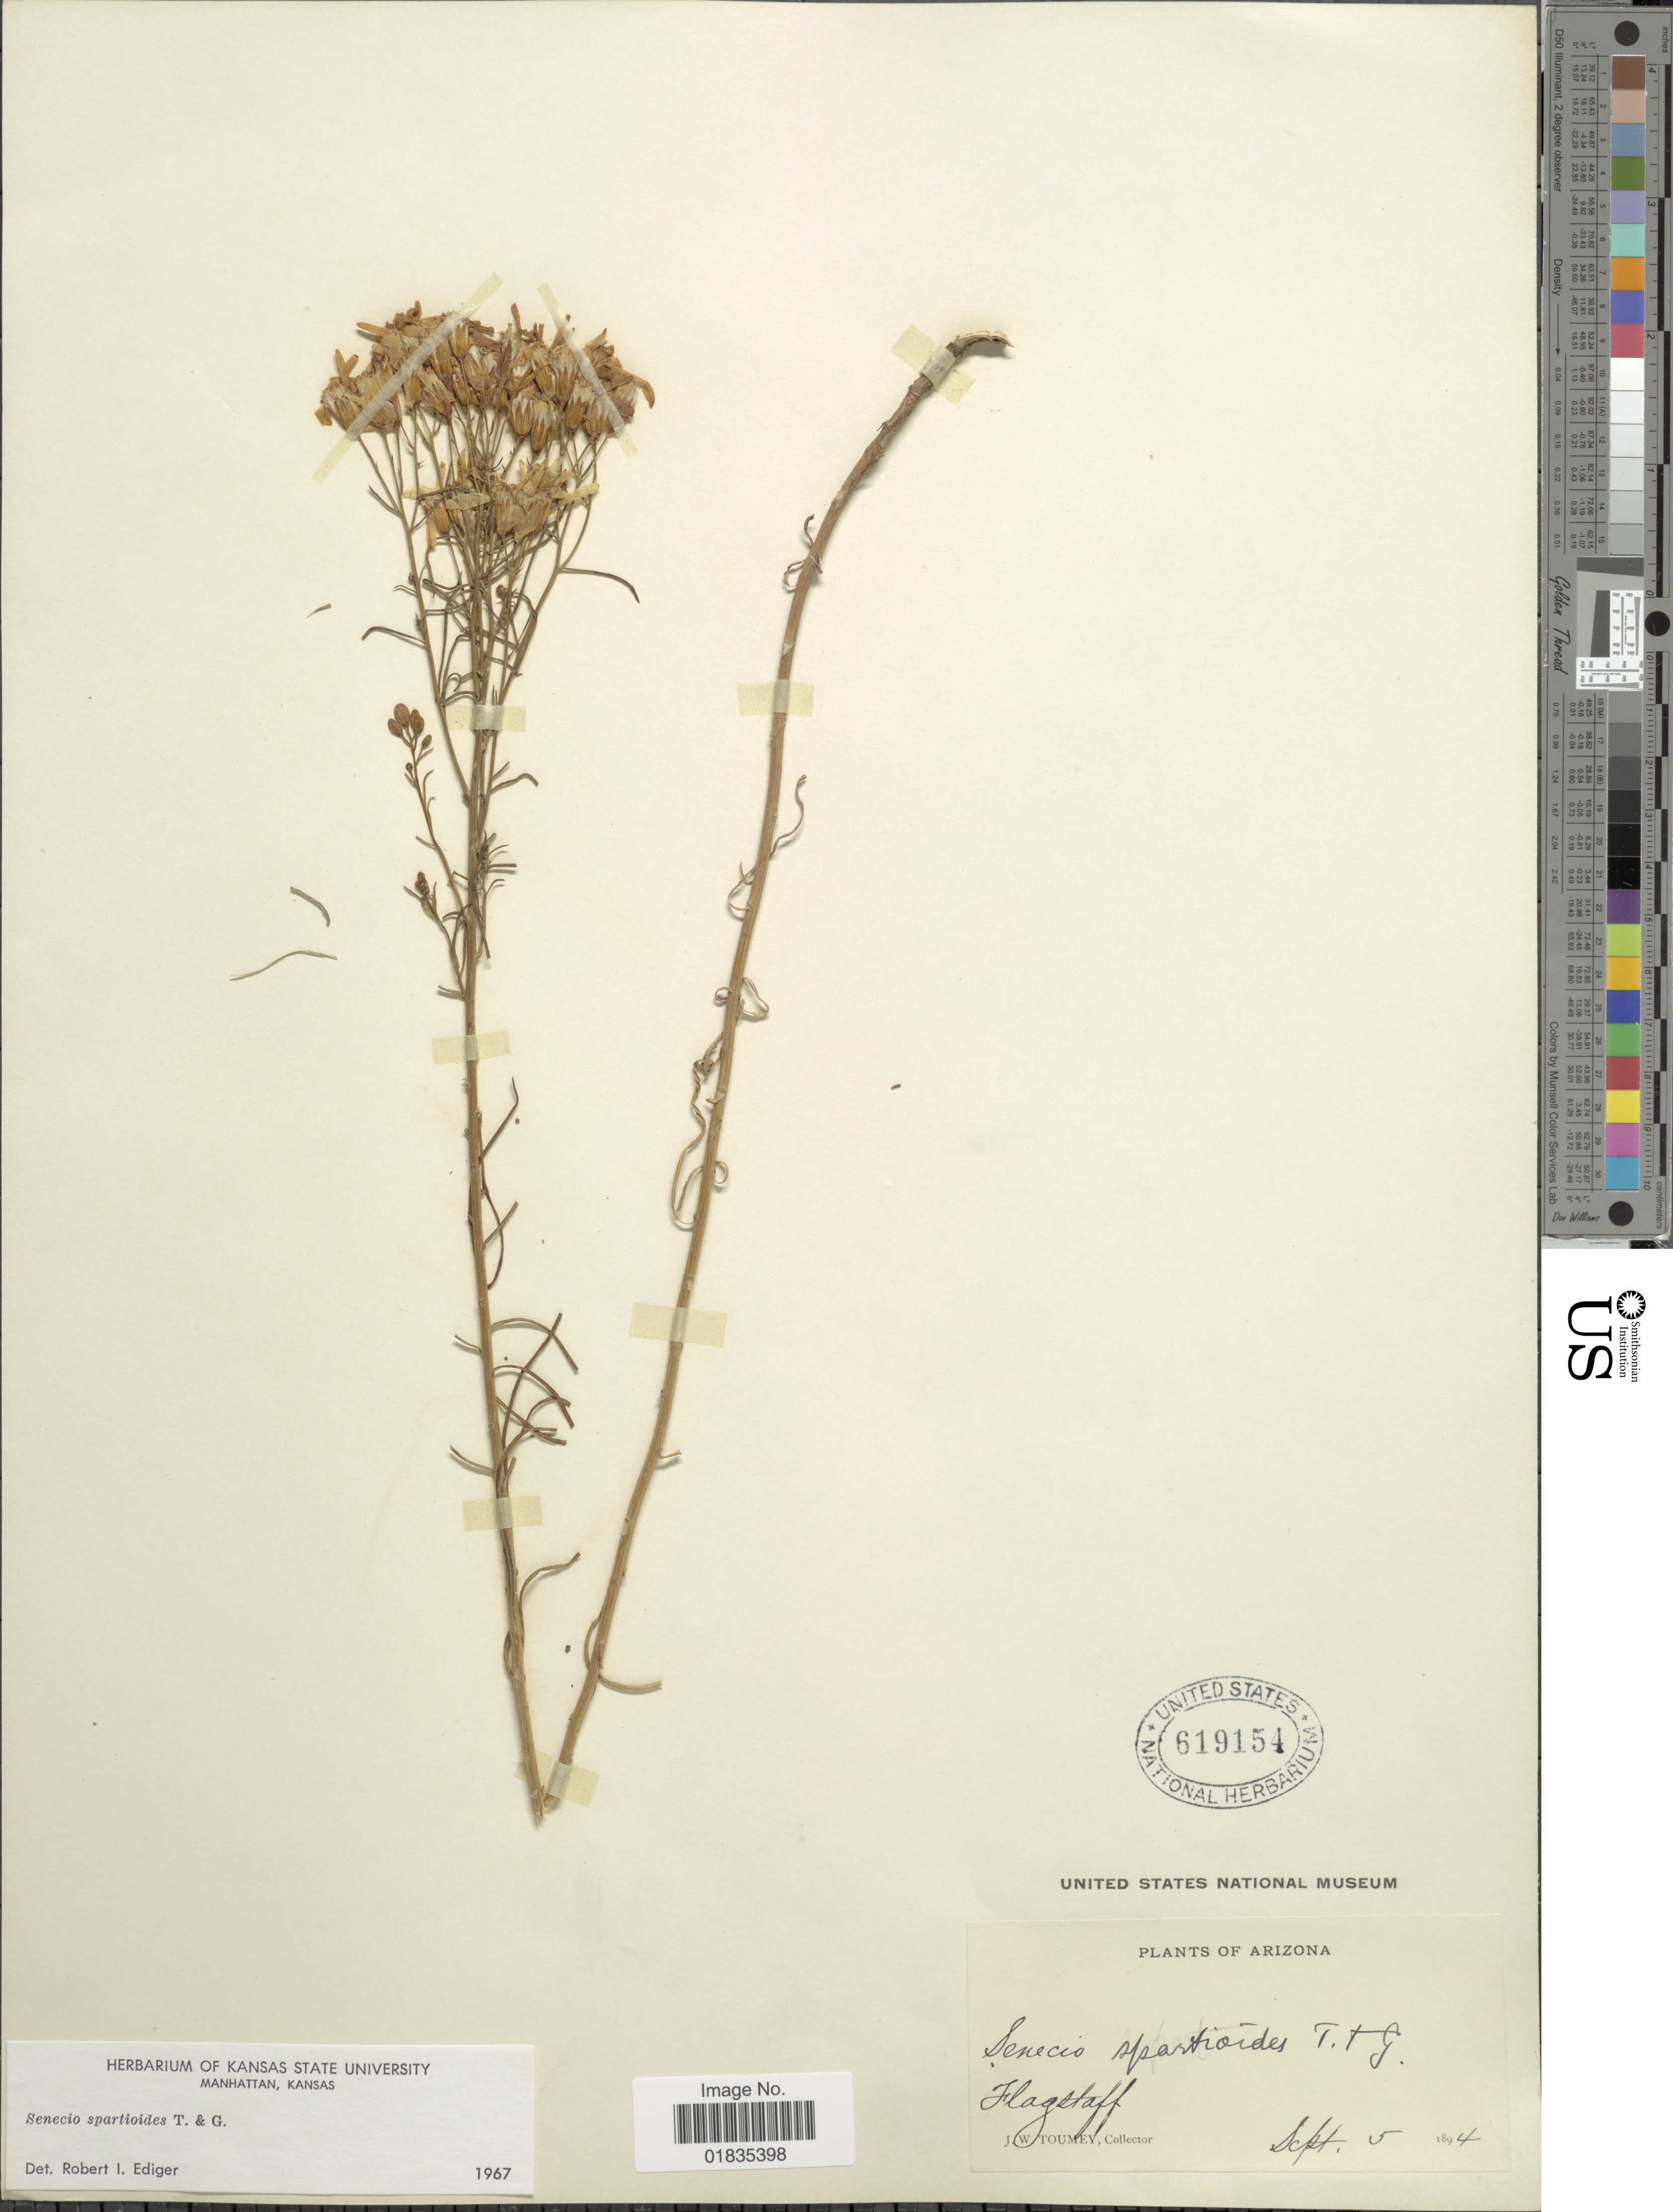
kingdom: Plantae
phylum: Tracheophyta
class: Magnoliopsida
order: Asterales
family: Asteraceae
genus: Senecio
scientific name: Senecio spartioides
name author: Torr. & A. Gray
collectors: J. W. Toumey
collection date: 1894-09-05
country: United States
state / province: Arizona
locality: Flagstaff.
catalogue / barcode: US 619154